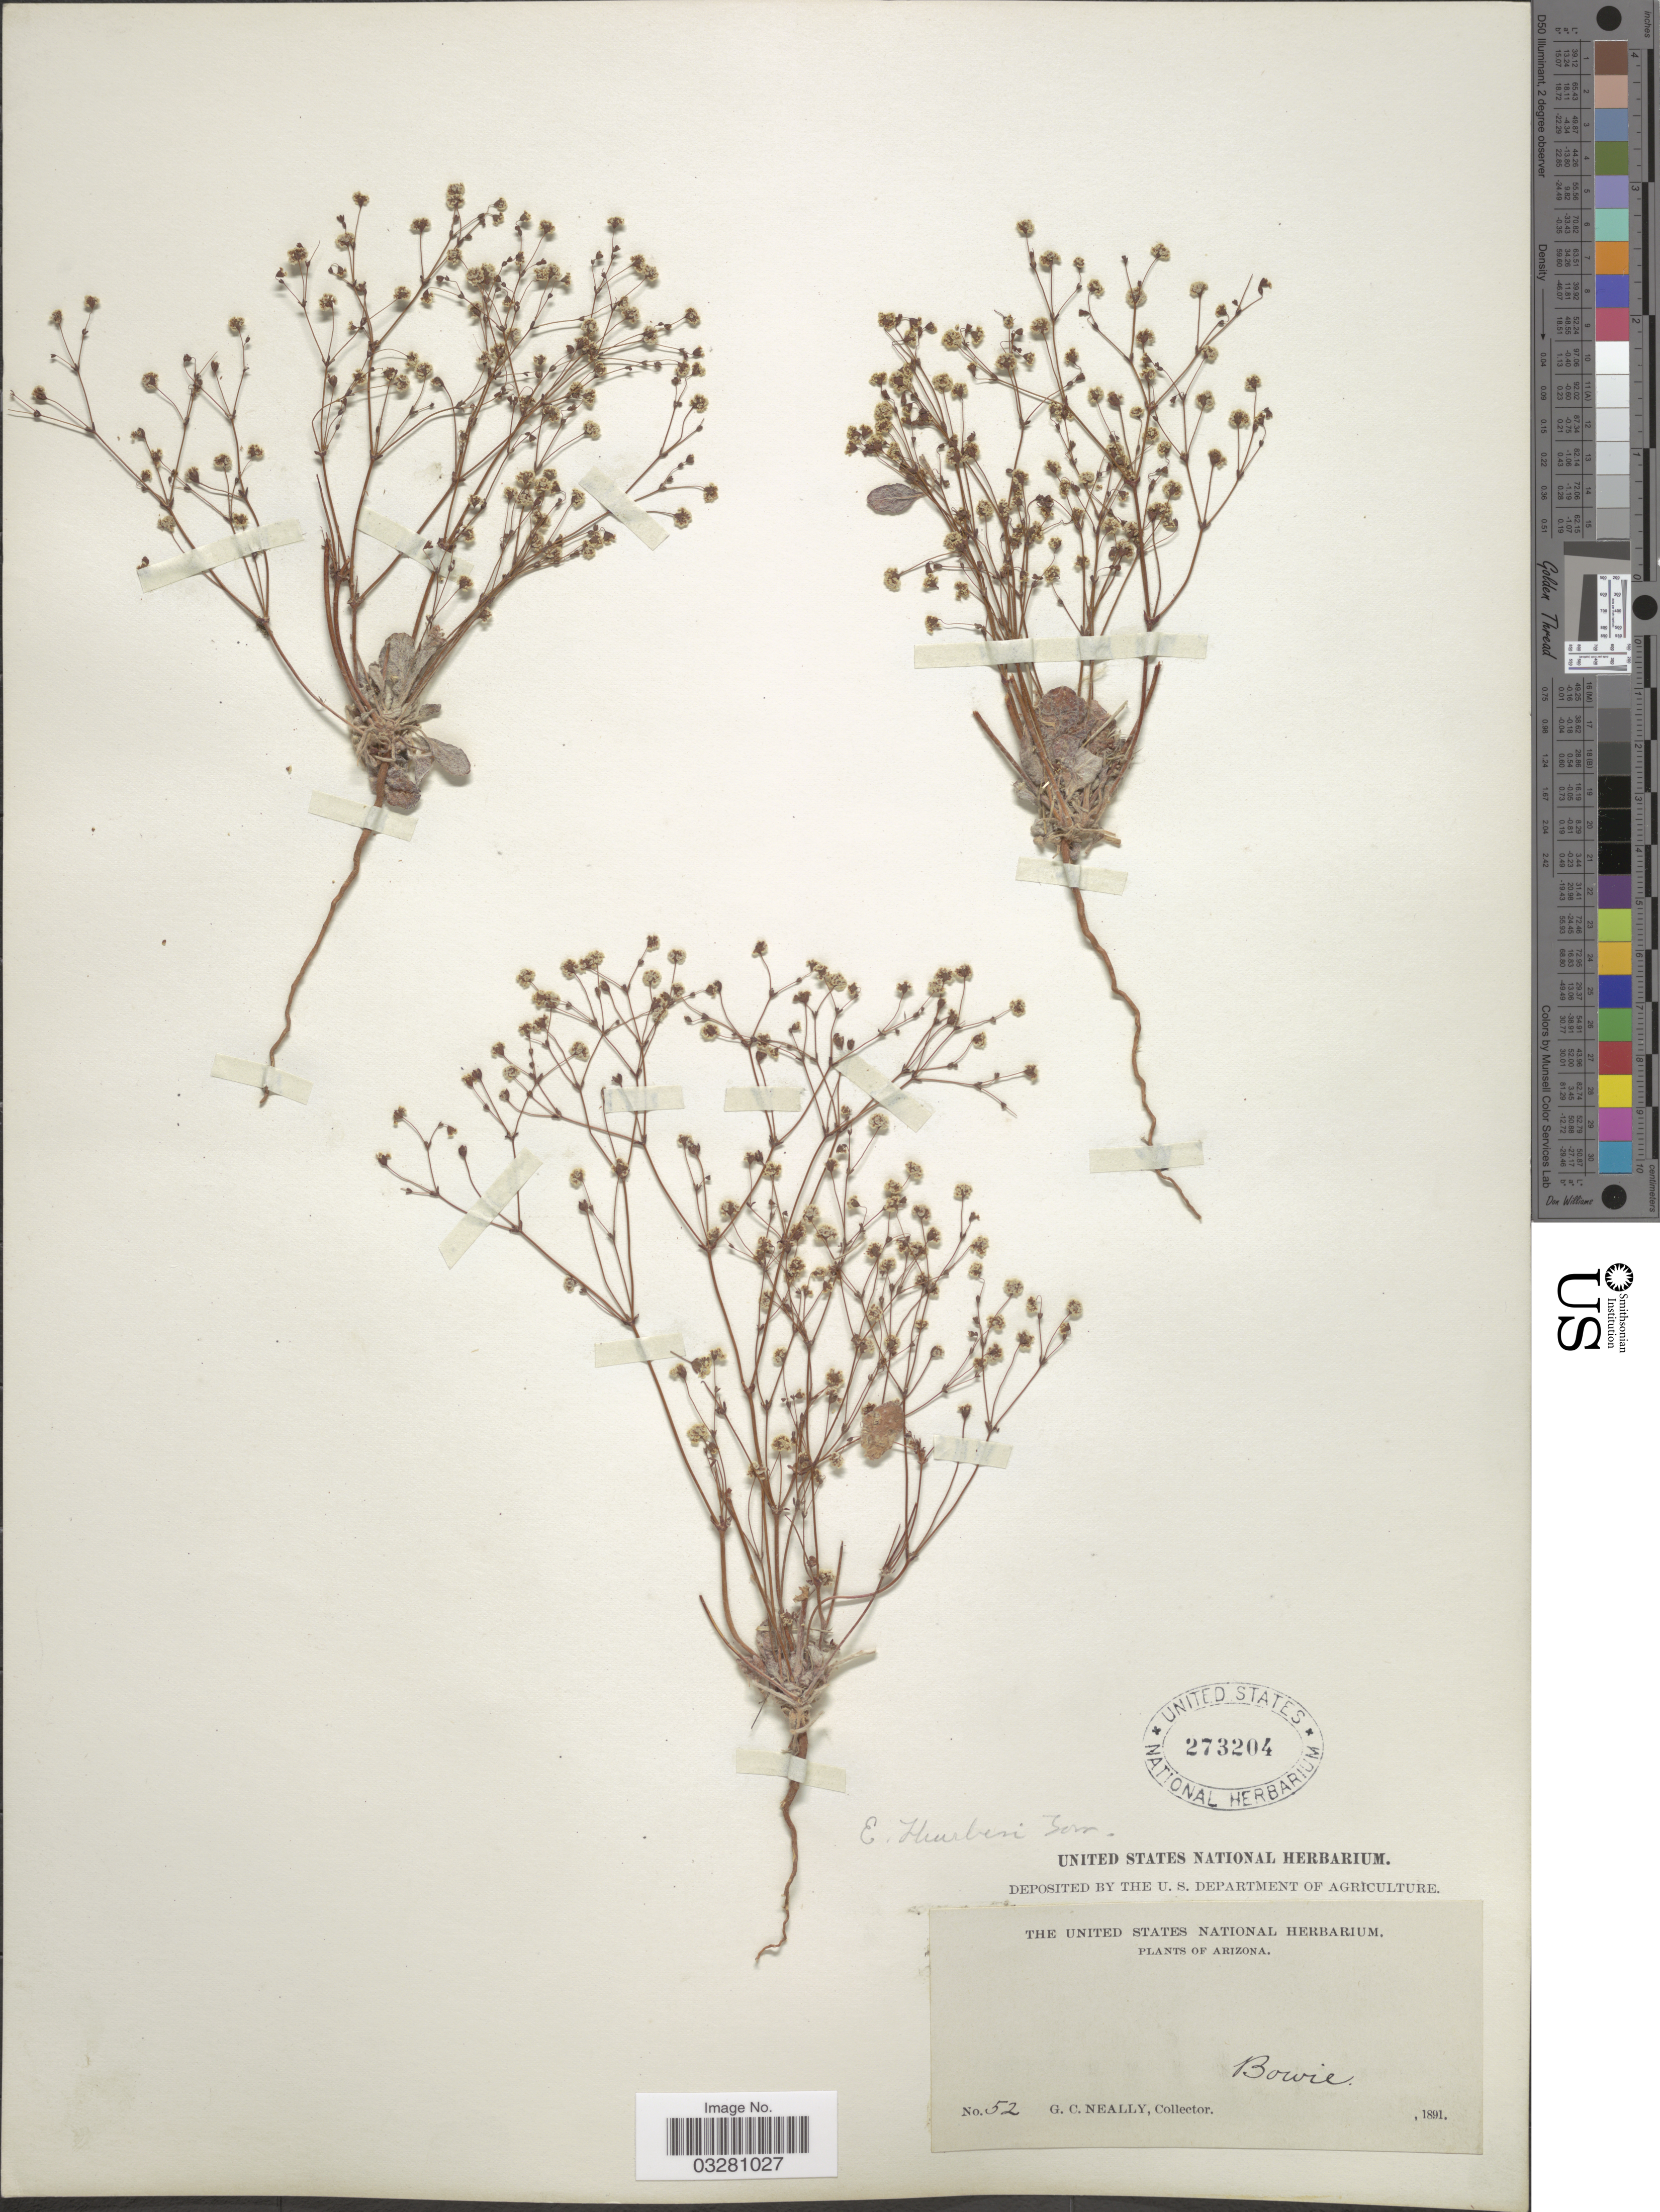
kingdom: Plantae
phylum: Tracheophyta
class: Magnoliopsida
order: Caryophyllales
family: Polygonaceae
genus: Eriogonum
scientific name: Eriogonum thurberi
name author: Torr.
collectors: G. Neally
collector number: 52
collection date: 1891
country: United States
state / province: Arizona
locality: Bowie.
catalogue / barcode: US 273204